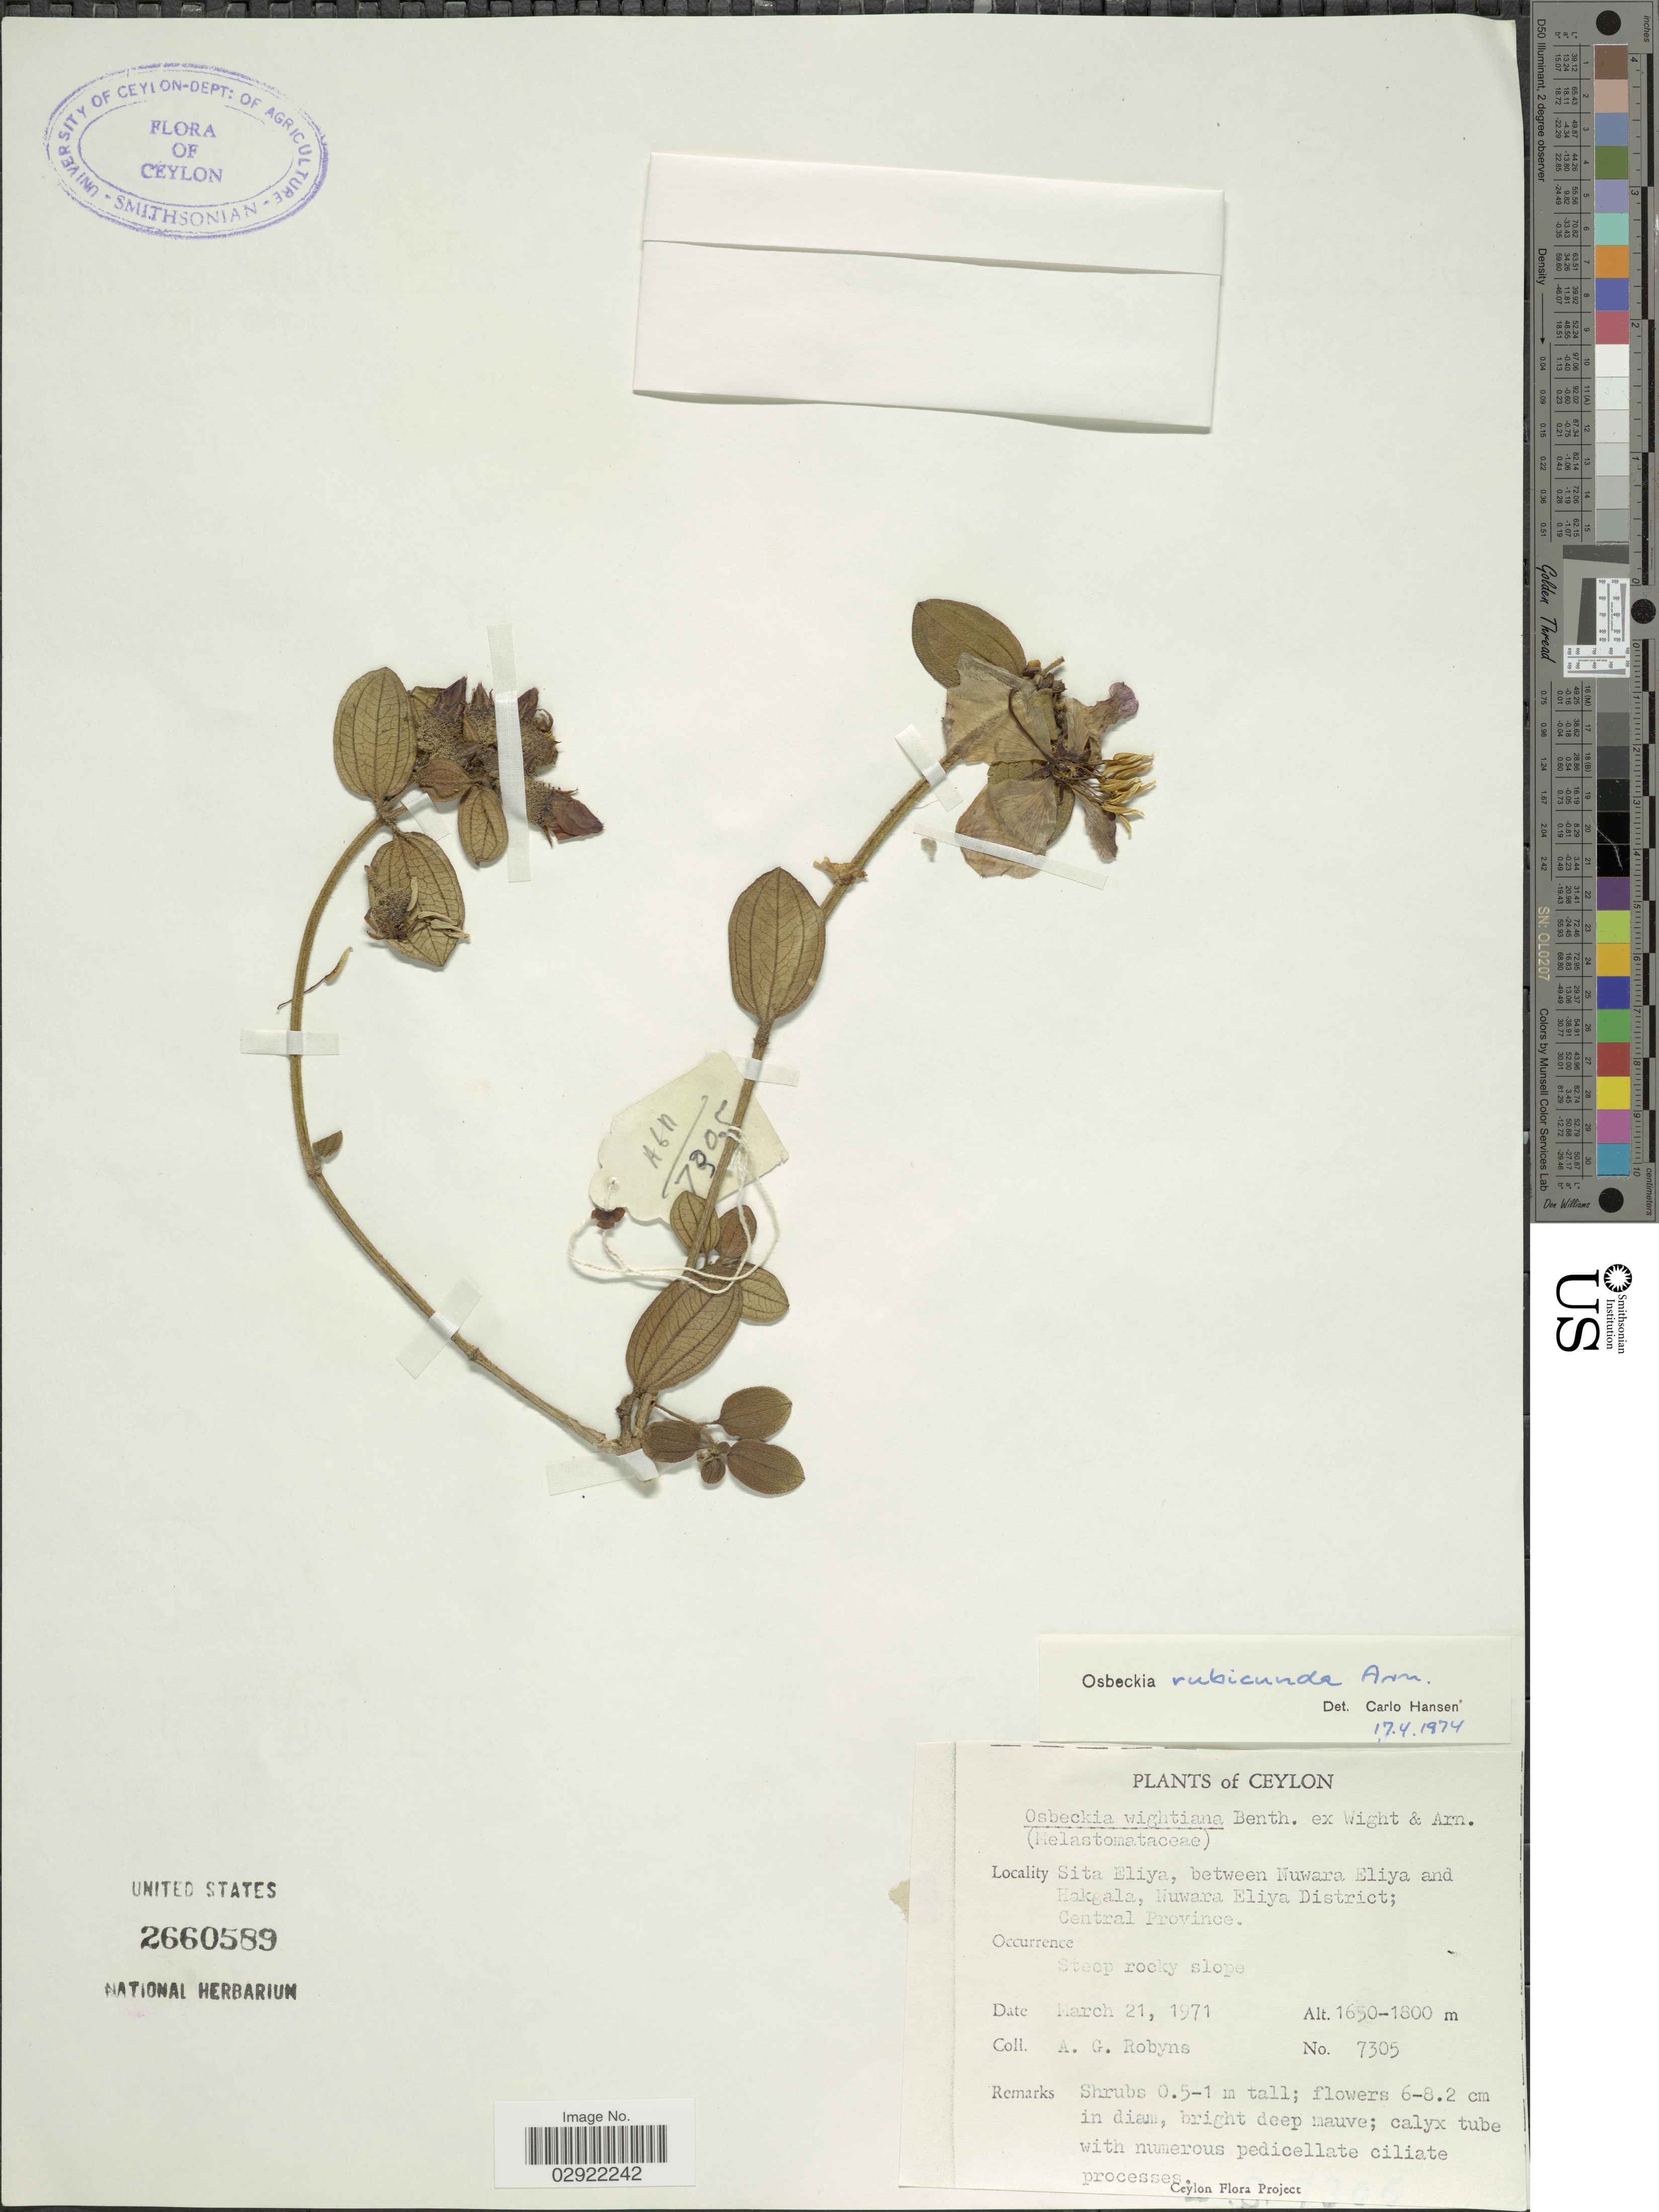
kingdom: Plantae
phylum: Tracheophyta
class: Magnoliopsida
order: Myrtales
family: Melastomataceae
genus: Osbeckia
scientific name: Osbeckia rubicunda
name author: Arn.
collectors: A. G. Robyns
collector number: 7305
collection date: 1971-03-21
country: Sri Lanka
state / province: Central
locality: Ceylon. Sita Eliya, between Nuwara Eliya and Hakgala, Nuwara Eliya District.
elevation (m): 1650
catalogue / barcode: US 2660589